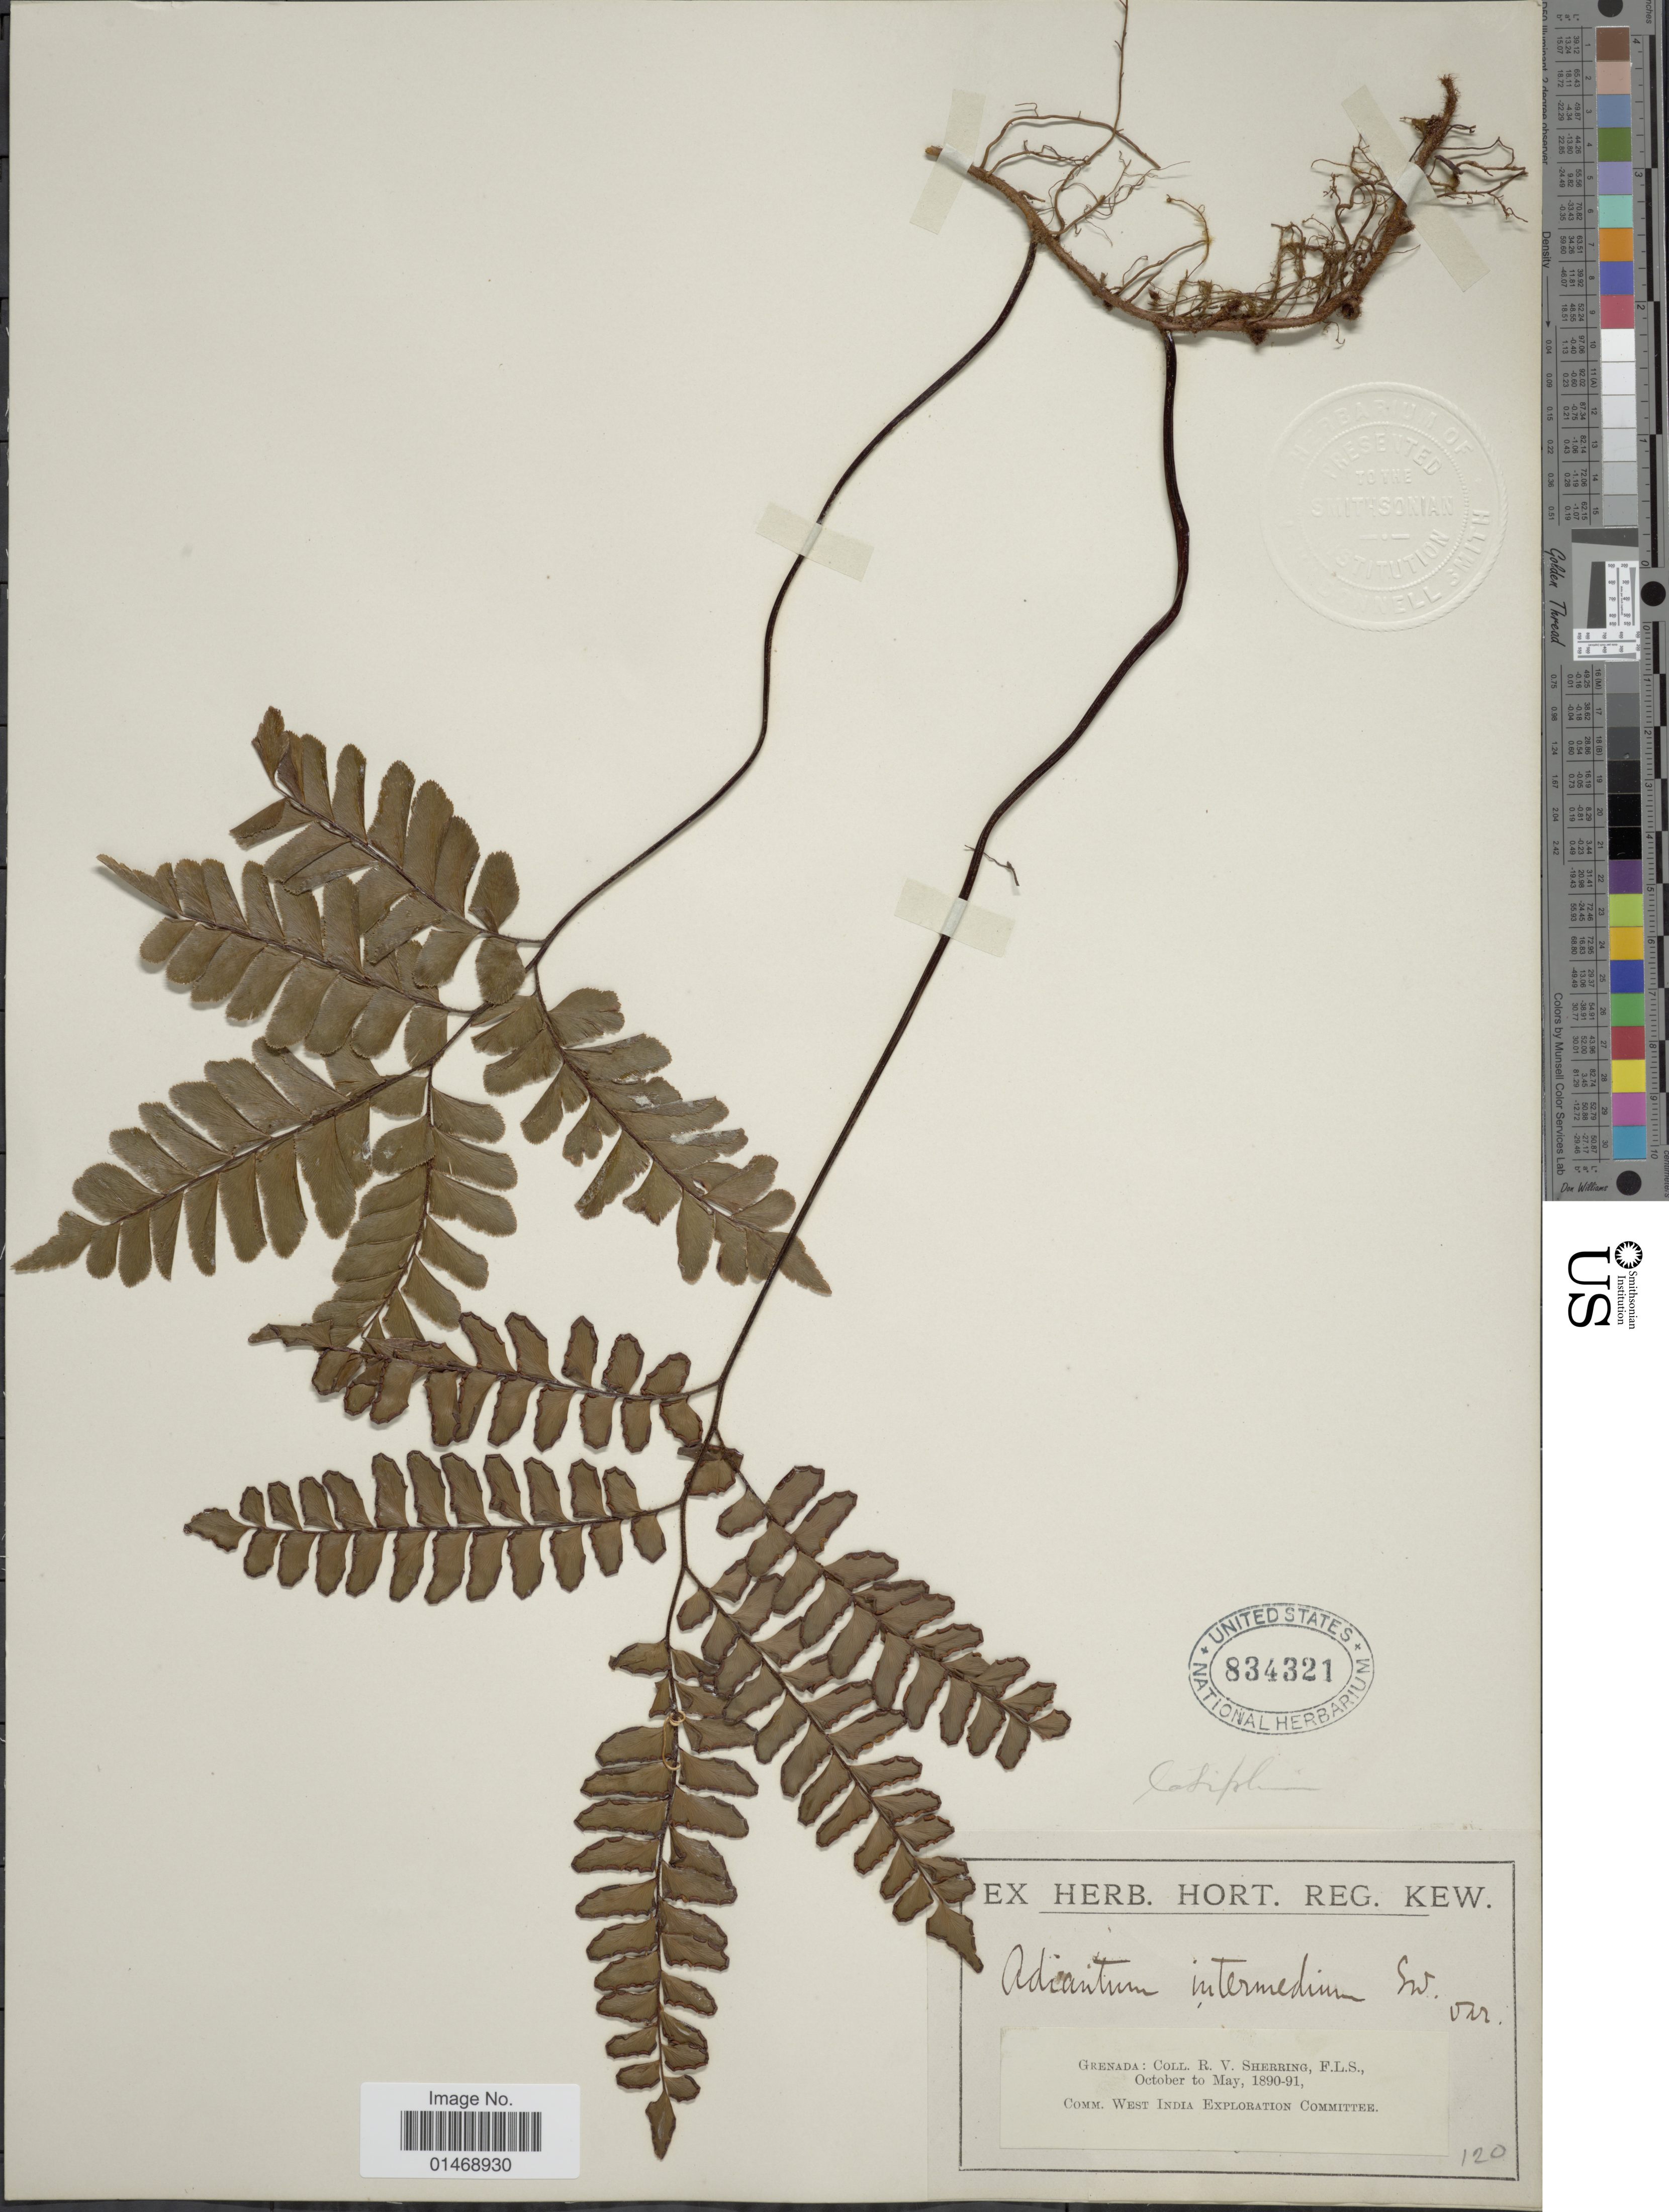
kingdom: Plantae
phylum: Tracheophyta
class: Polypodiopsida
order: Polypodiales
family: Pteridaceae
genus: Adiantum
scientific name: Adiantum latifolium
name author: Lam.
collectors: R. Sherring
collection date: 1890-10/1891-11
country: Grenada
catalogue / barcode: US 834321